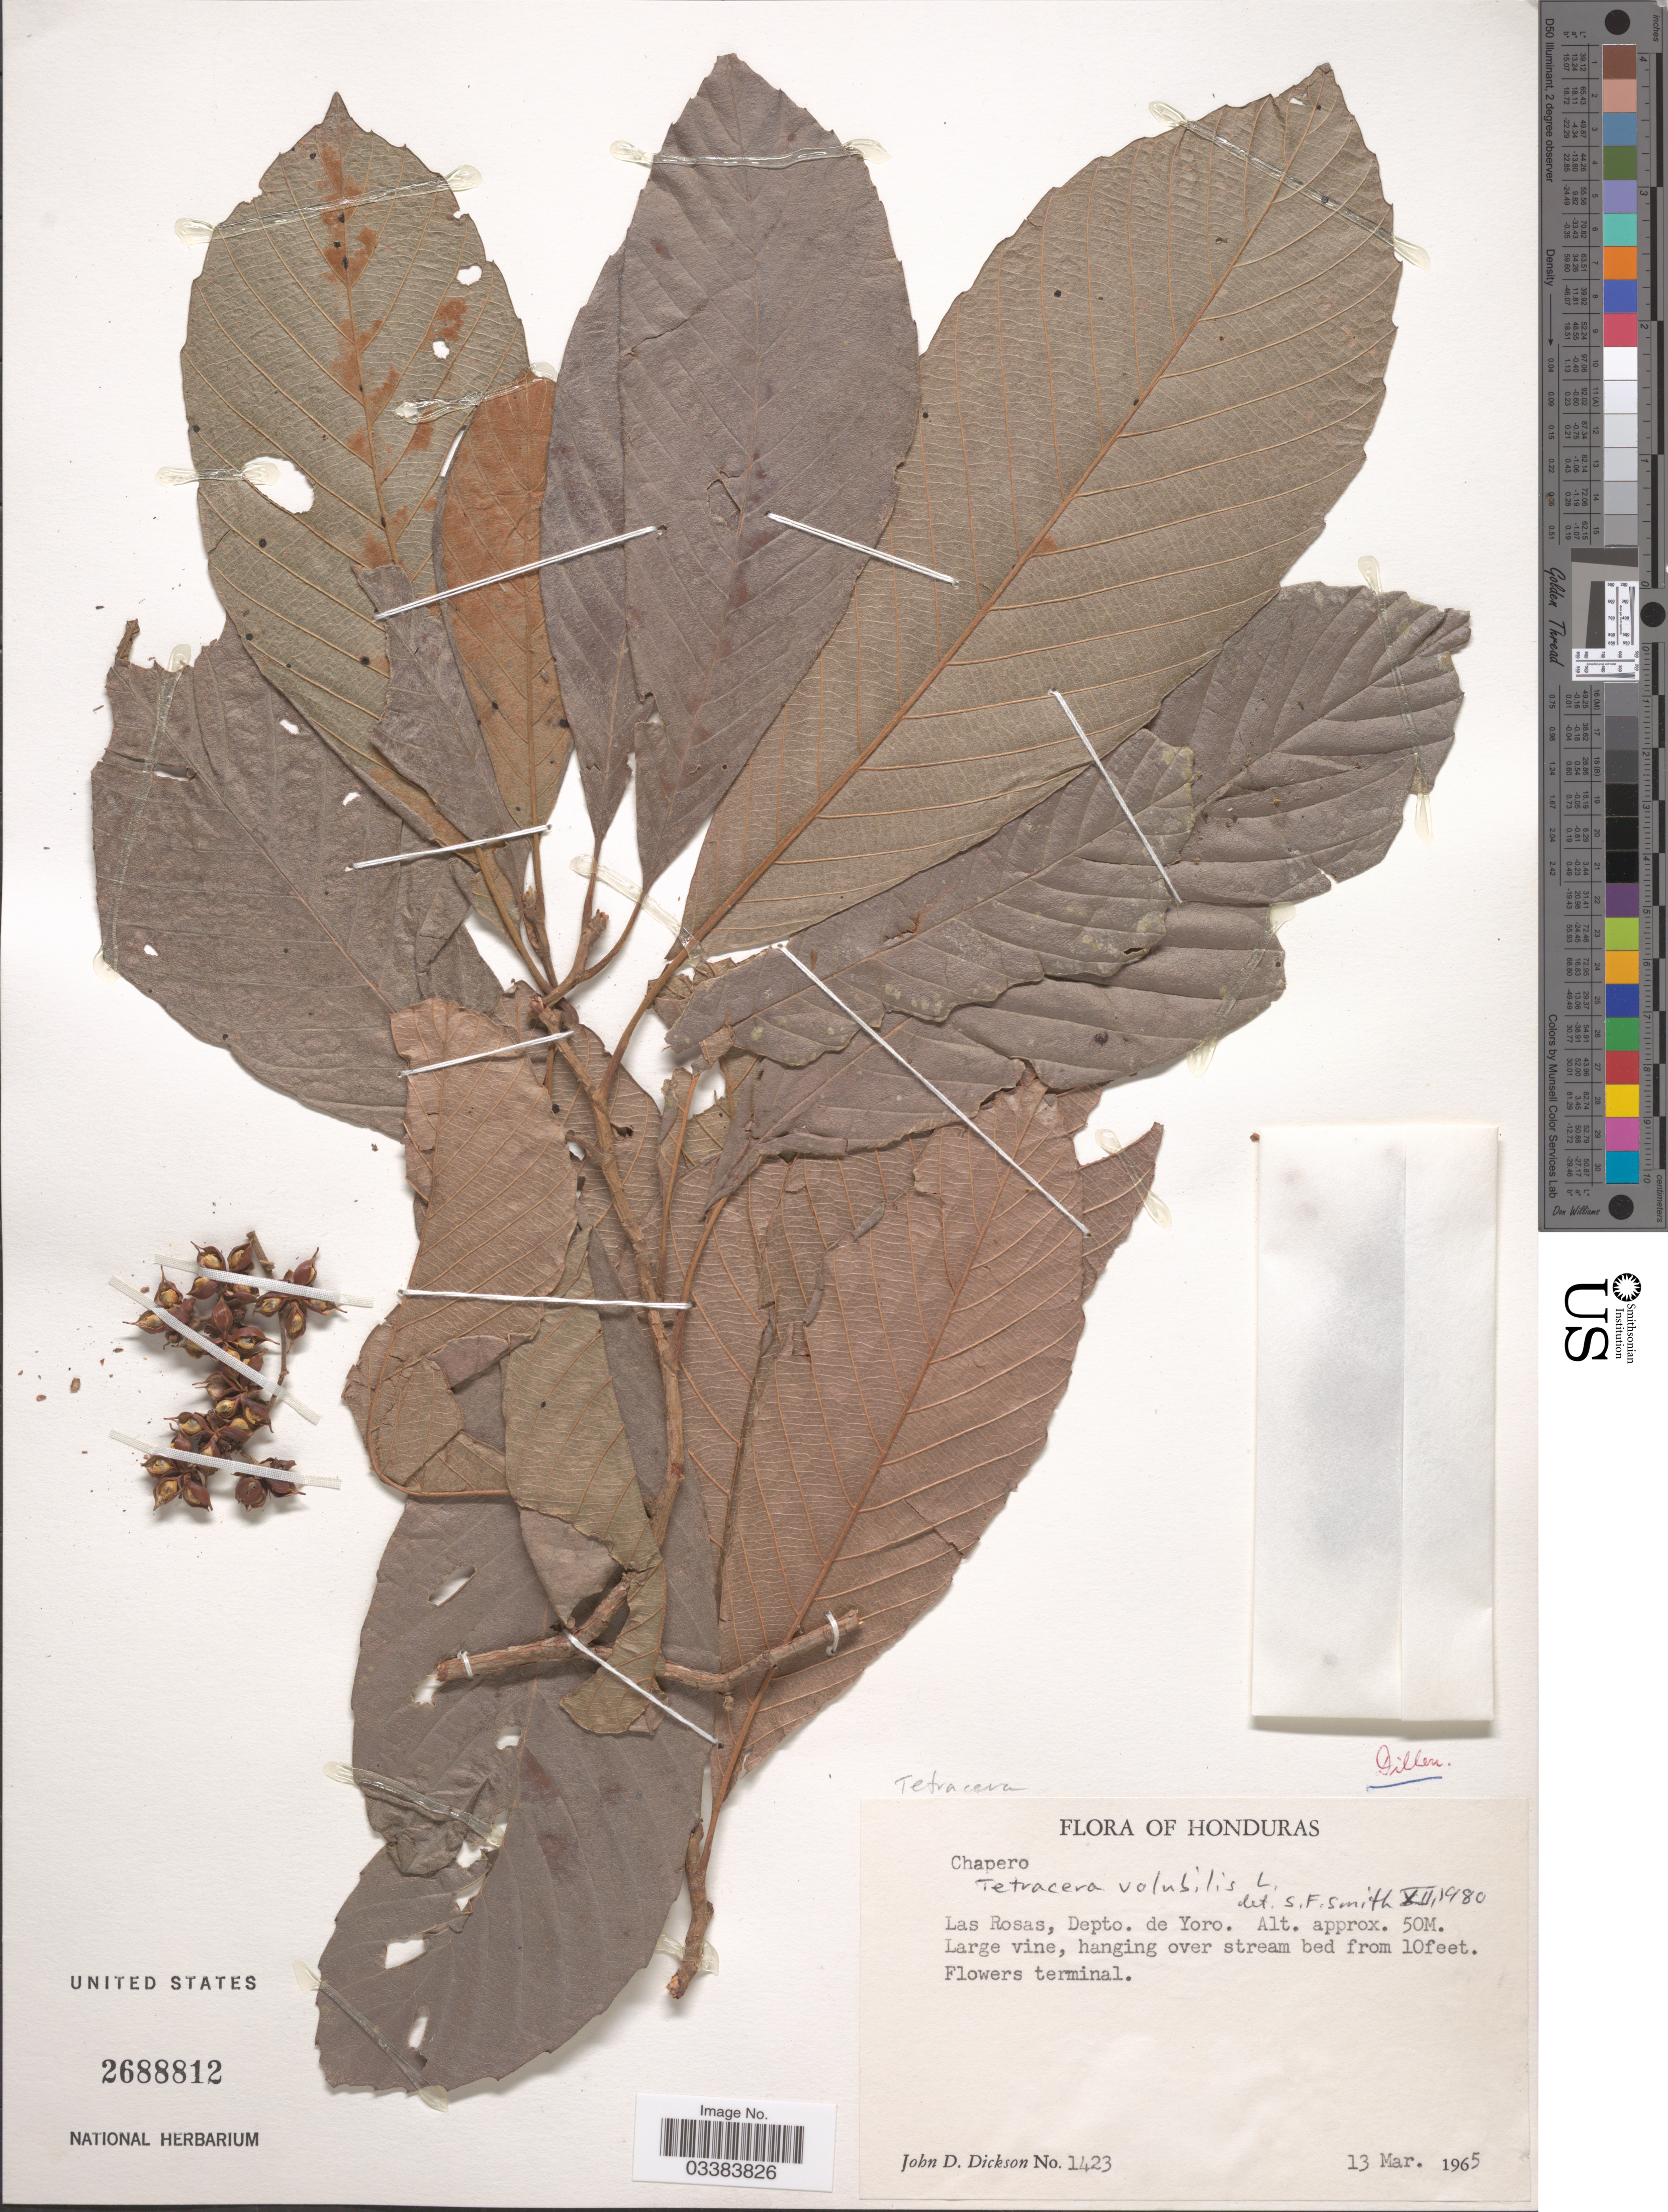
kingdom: Plantae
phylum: Tracheophyta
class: Magnoliopsida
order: Dilleniales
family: Dilleniaceae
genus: Tetracera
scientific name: Tetracera volubilis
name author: L.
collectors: J. Dickson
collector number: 1423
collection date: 1965-03-13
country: Honduras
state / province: Yoro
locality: Las Rosas, Depto. de Yoro.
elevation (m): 50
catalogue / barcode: US 2688812